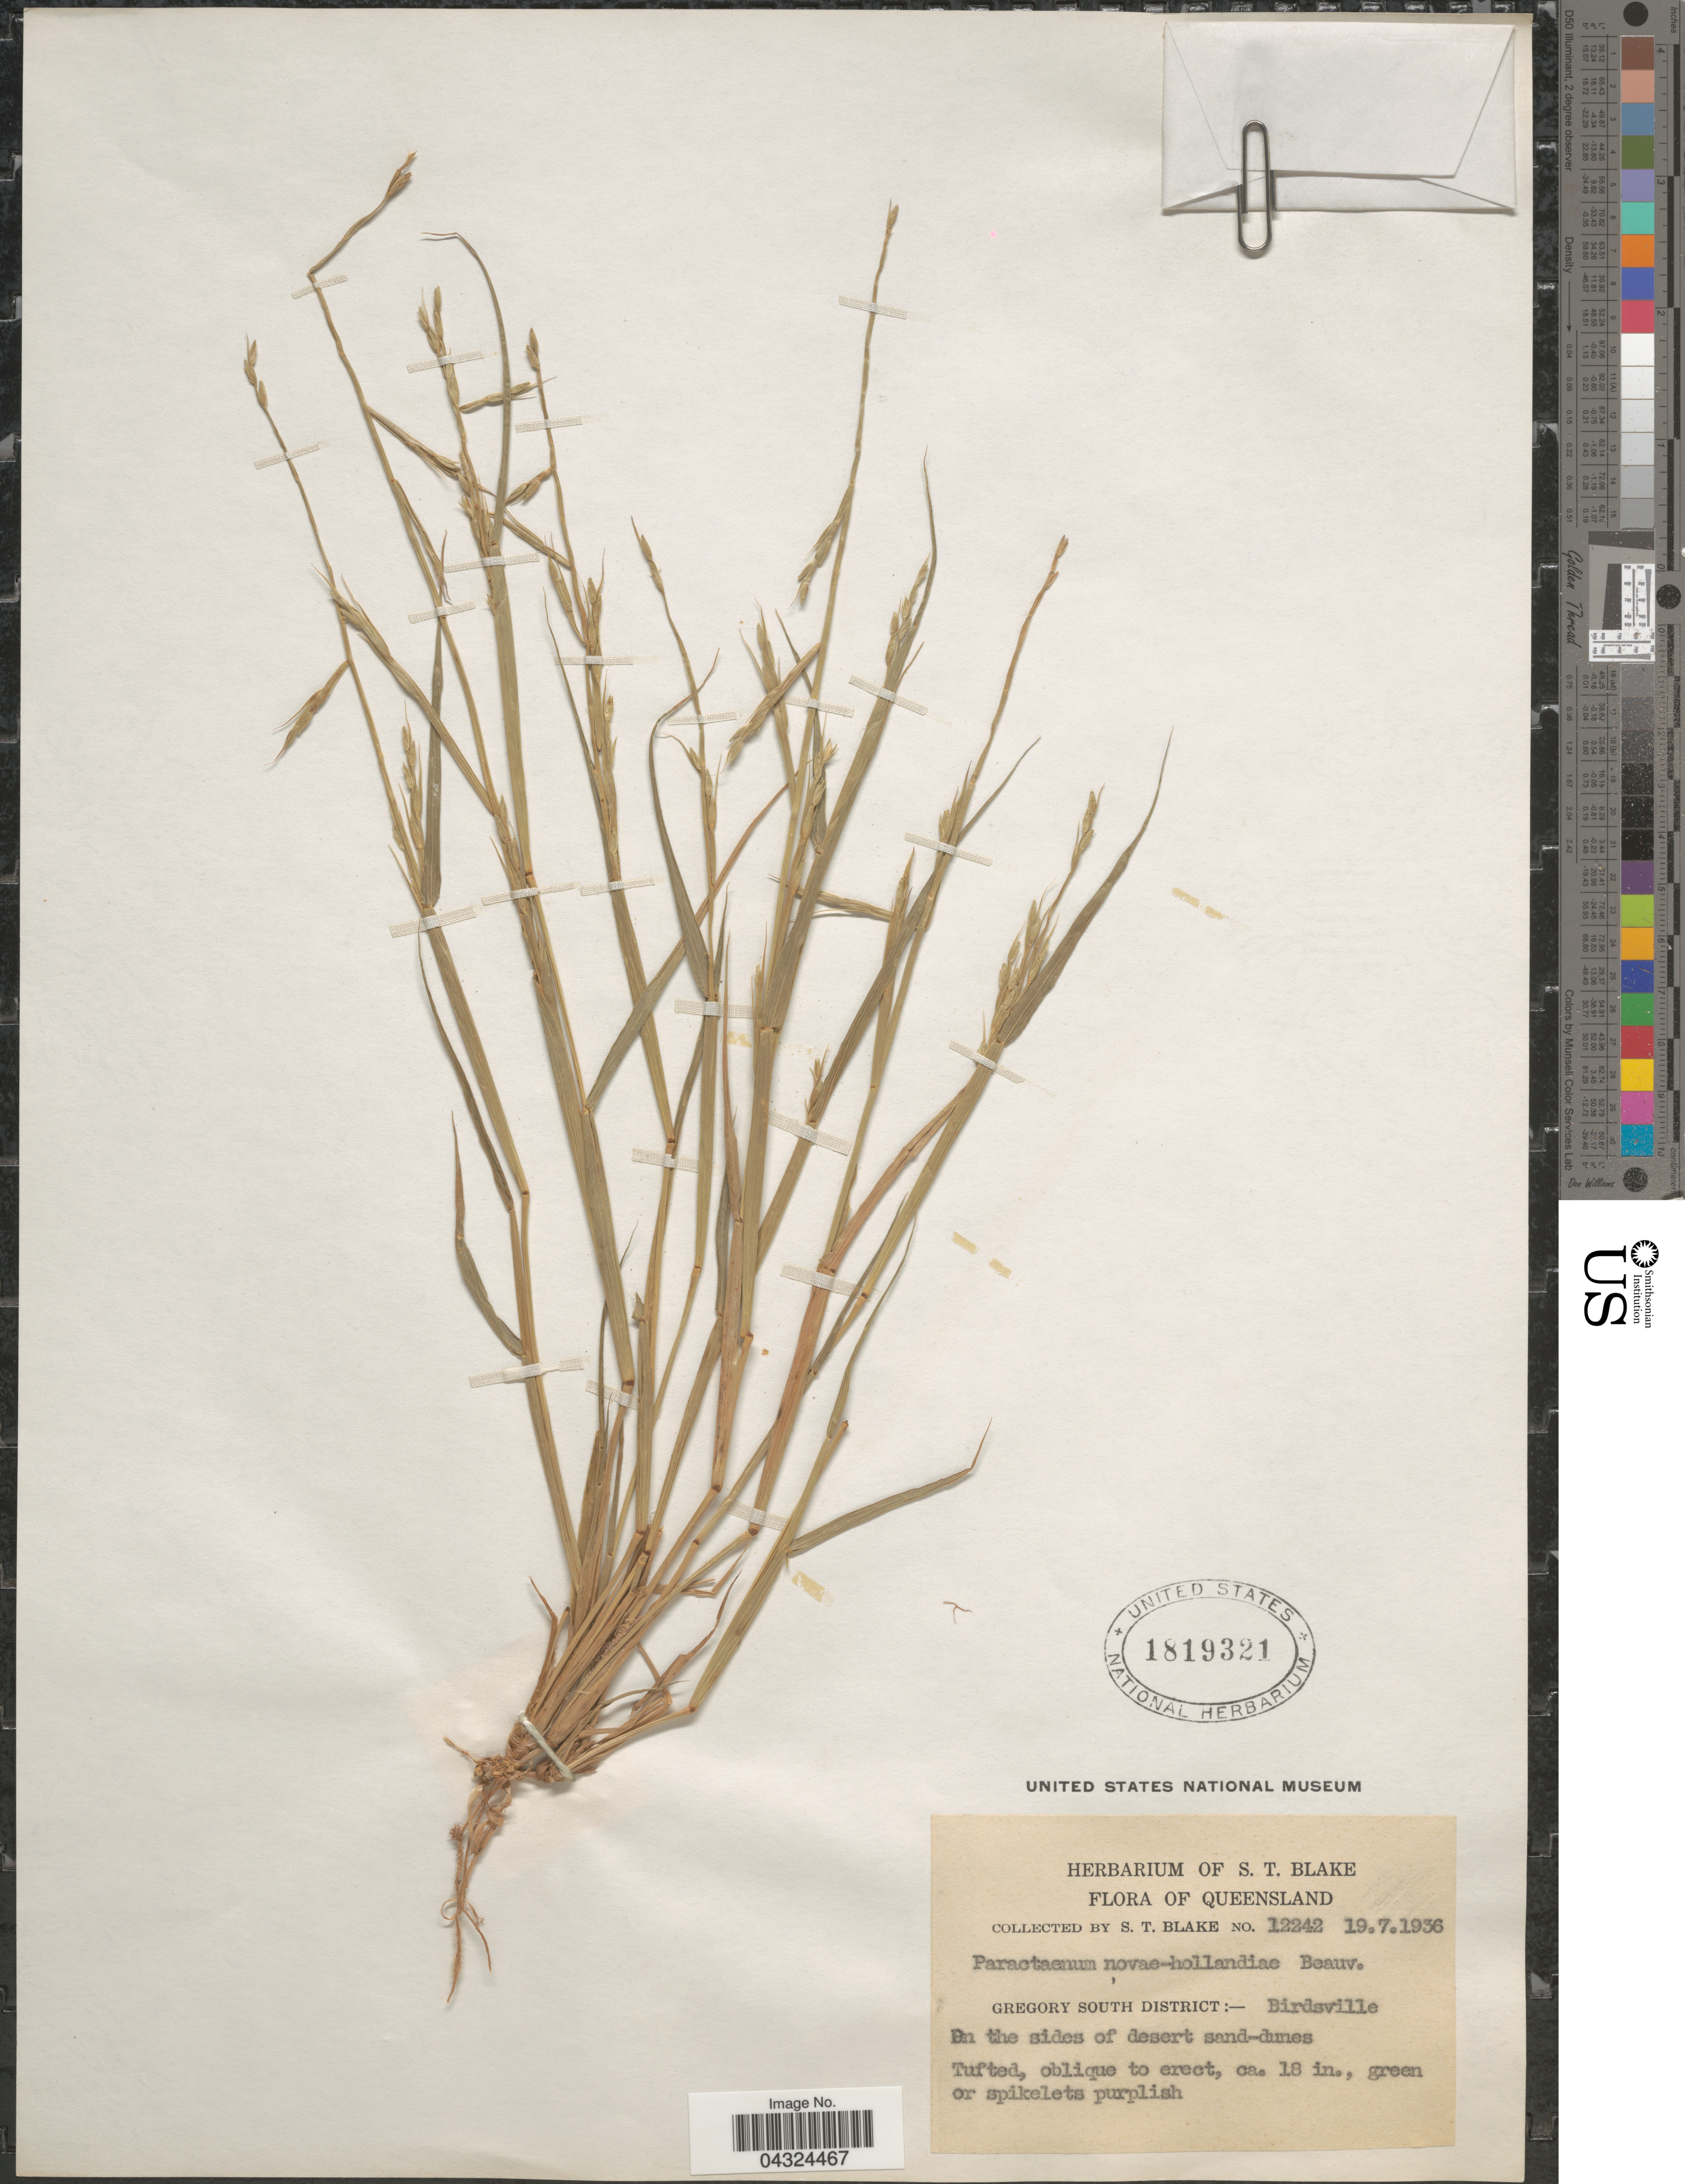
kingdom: Plantae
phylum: Tracheophyta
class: Liliopsida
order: Poales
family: Poaceae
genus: Paractaenum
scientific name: Paractaenum novae-hollandiae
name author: P. Beauv.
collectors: S. T. Blake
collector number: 12242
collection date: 1936-07-19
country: Australia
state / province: Queensland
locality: Gregory South District: Birdsville. On the sides of desert sand-dunes.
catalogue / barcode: US 1819321